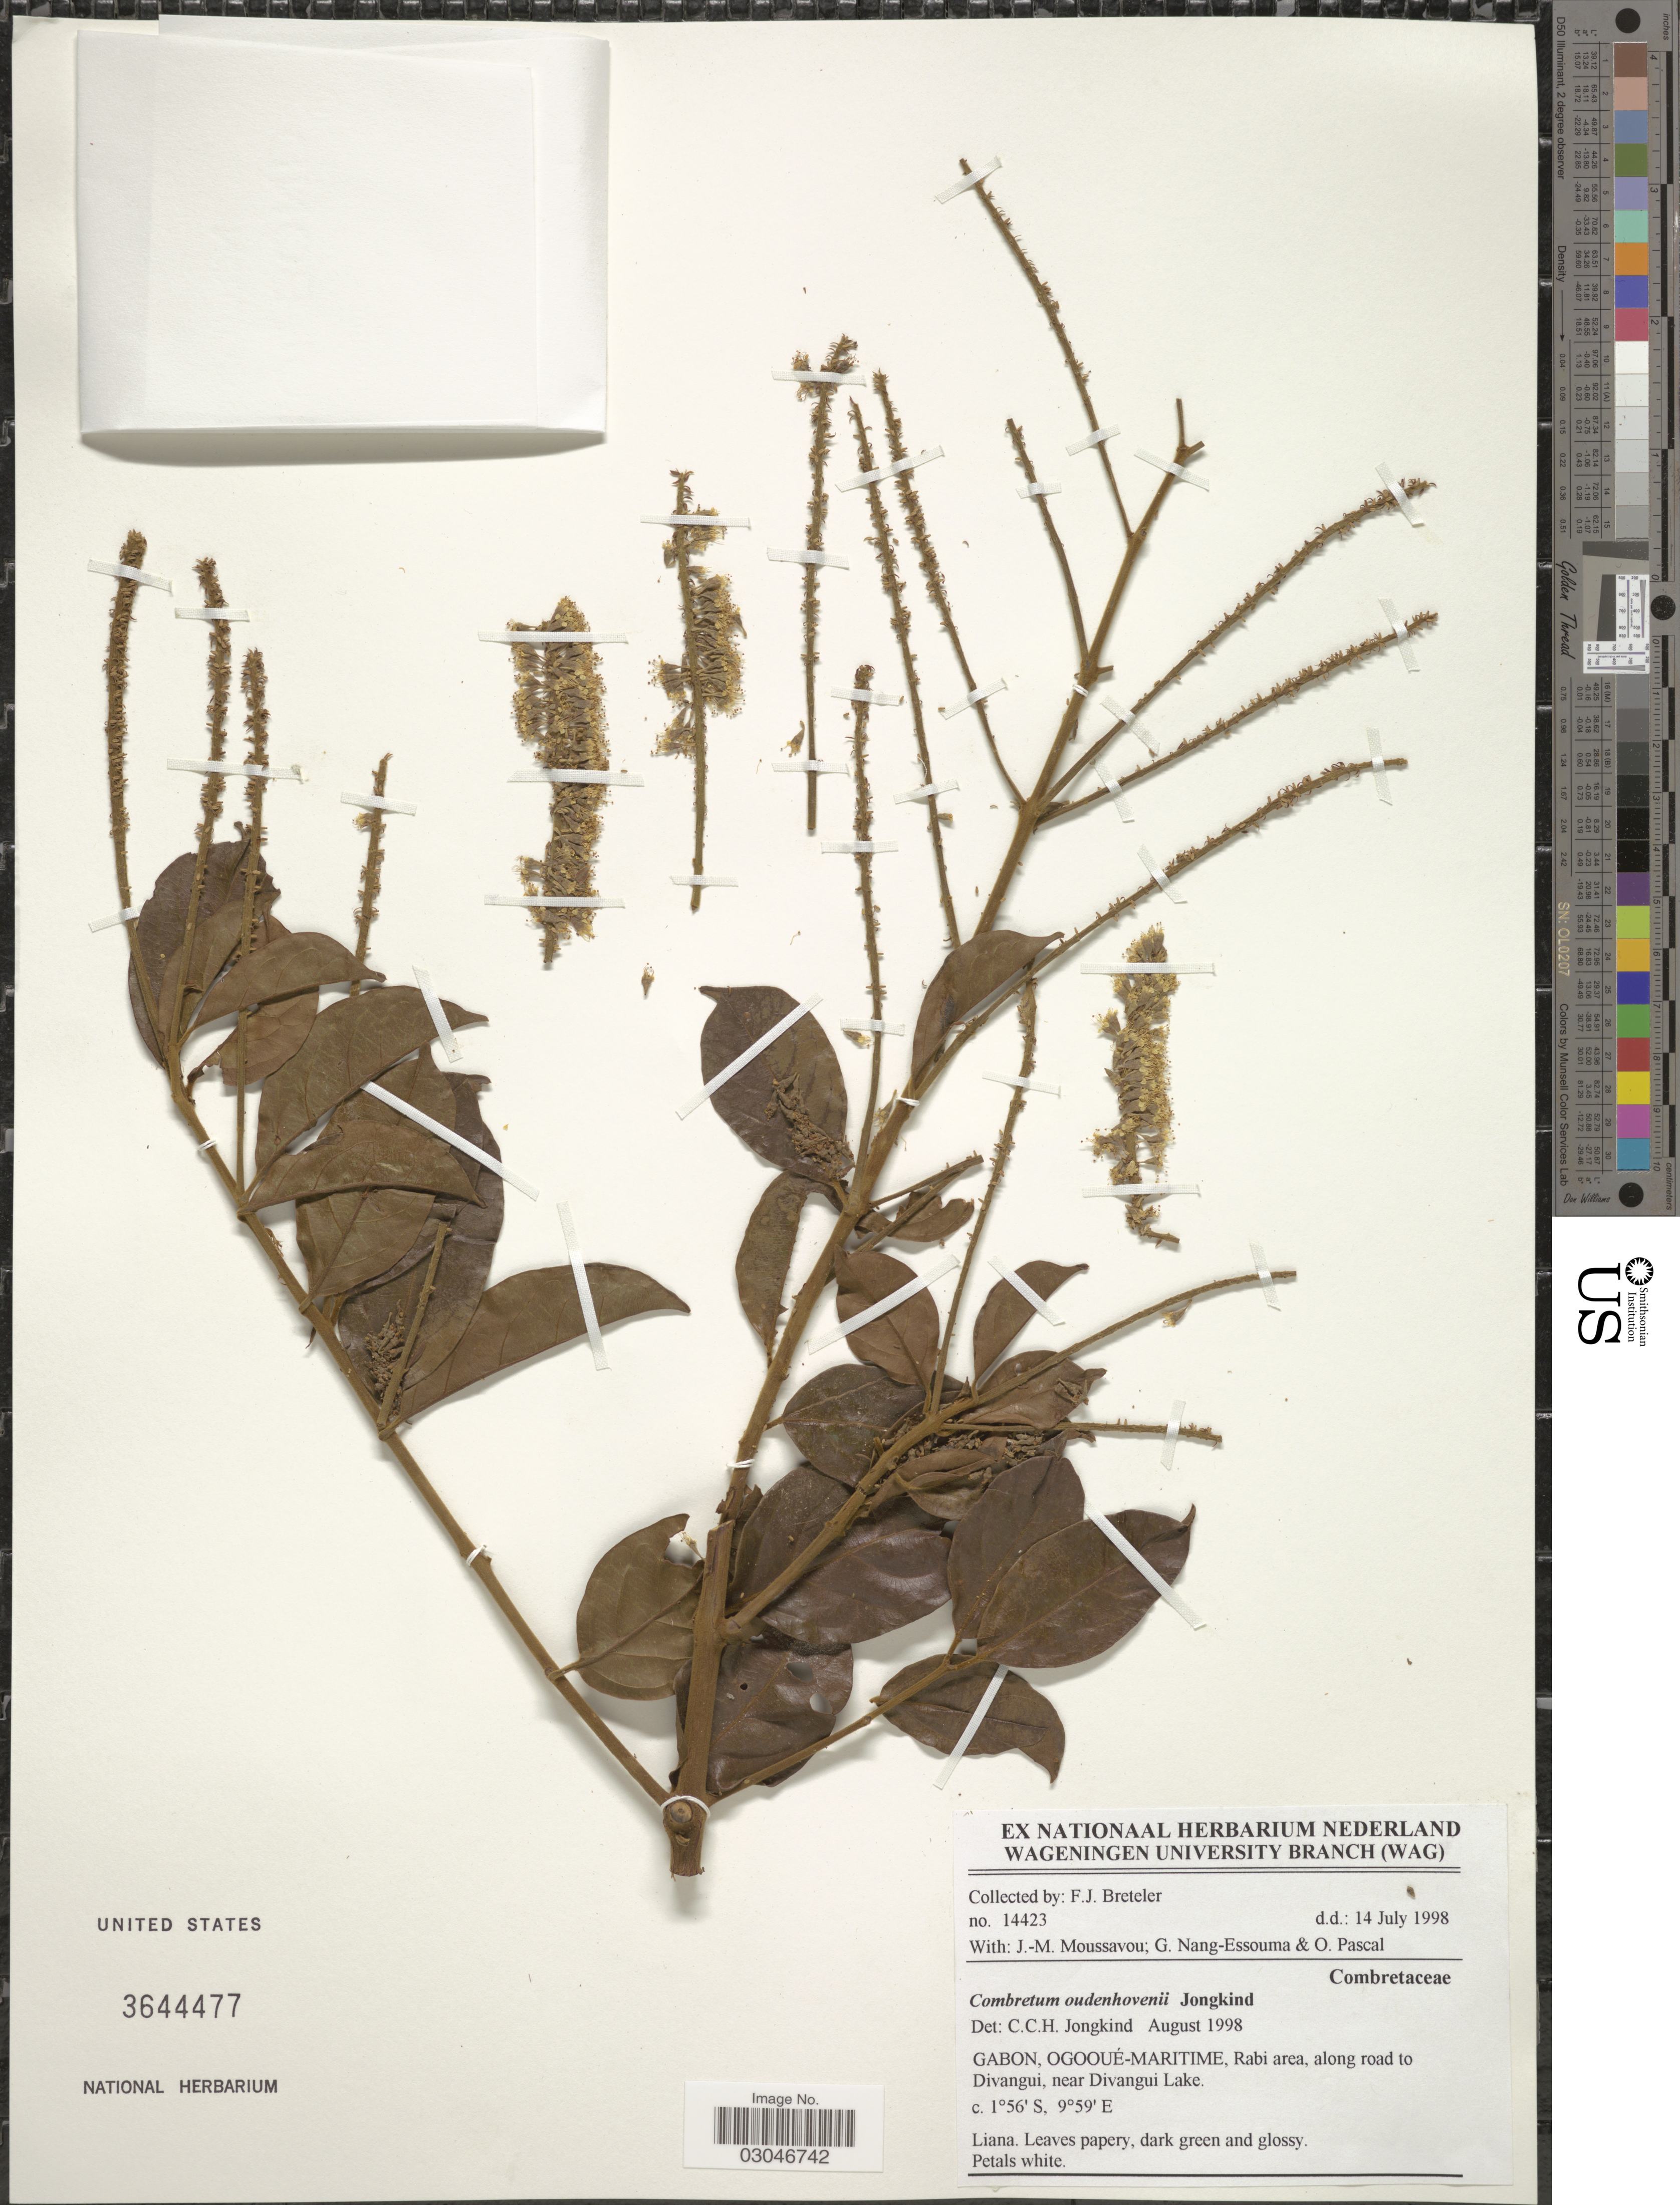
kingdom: Plantae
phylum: Tracheophyta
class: Magnoliopsida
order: Myrtales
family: Combretaceae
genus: Combretum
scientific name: Combretum oudenhovenii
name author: Jongkind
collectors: F. J. Breteler, J. Moussavou, G. Nang-Essouma & O. Pascal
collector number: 14423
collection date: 1998-07-14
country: Gabon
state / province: Ogooue-Maritime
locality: Ogooué-Maritime, Rabi area, along road to Divangui, near Divangui Lake.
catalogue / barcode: US 3644477